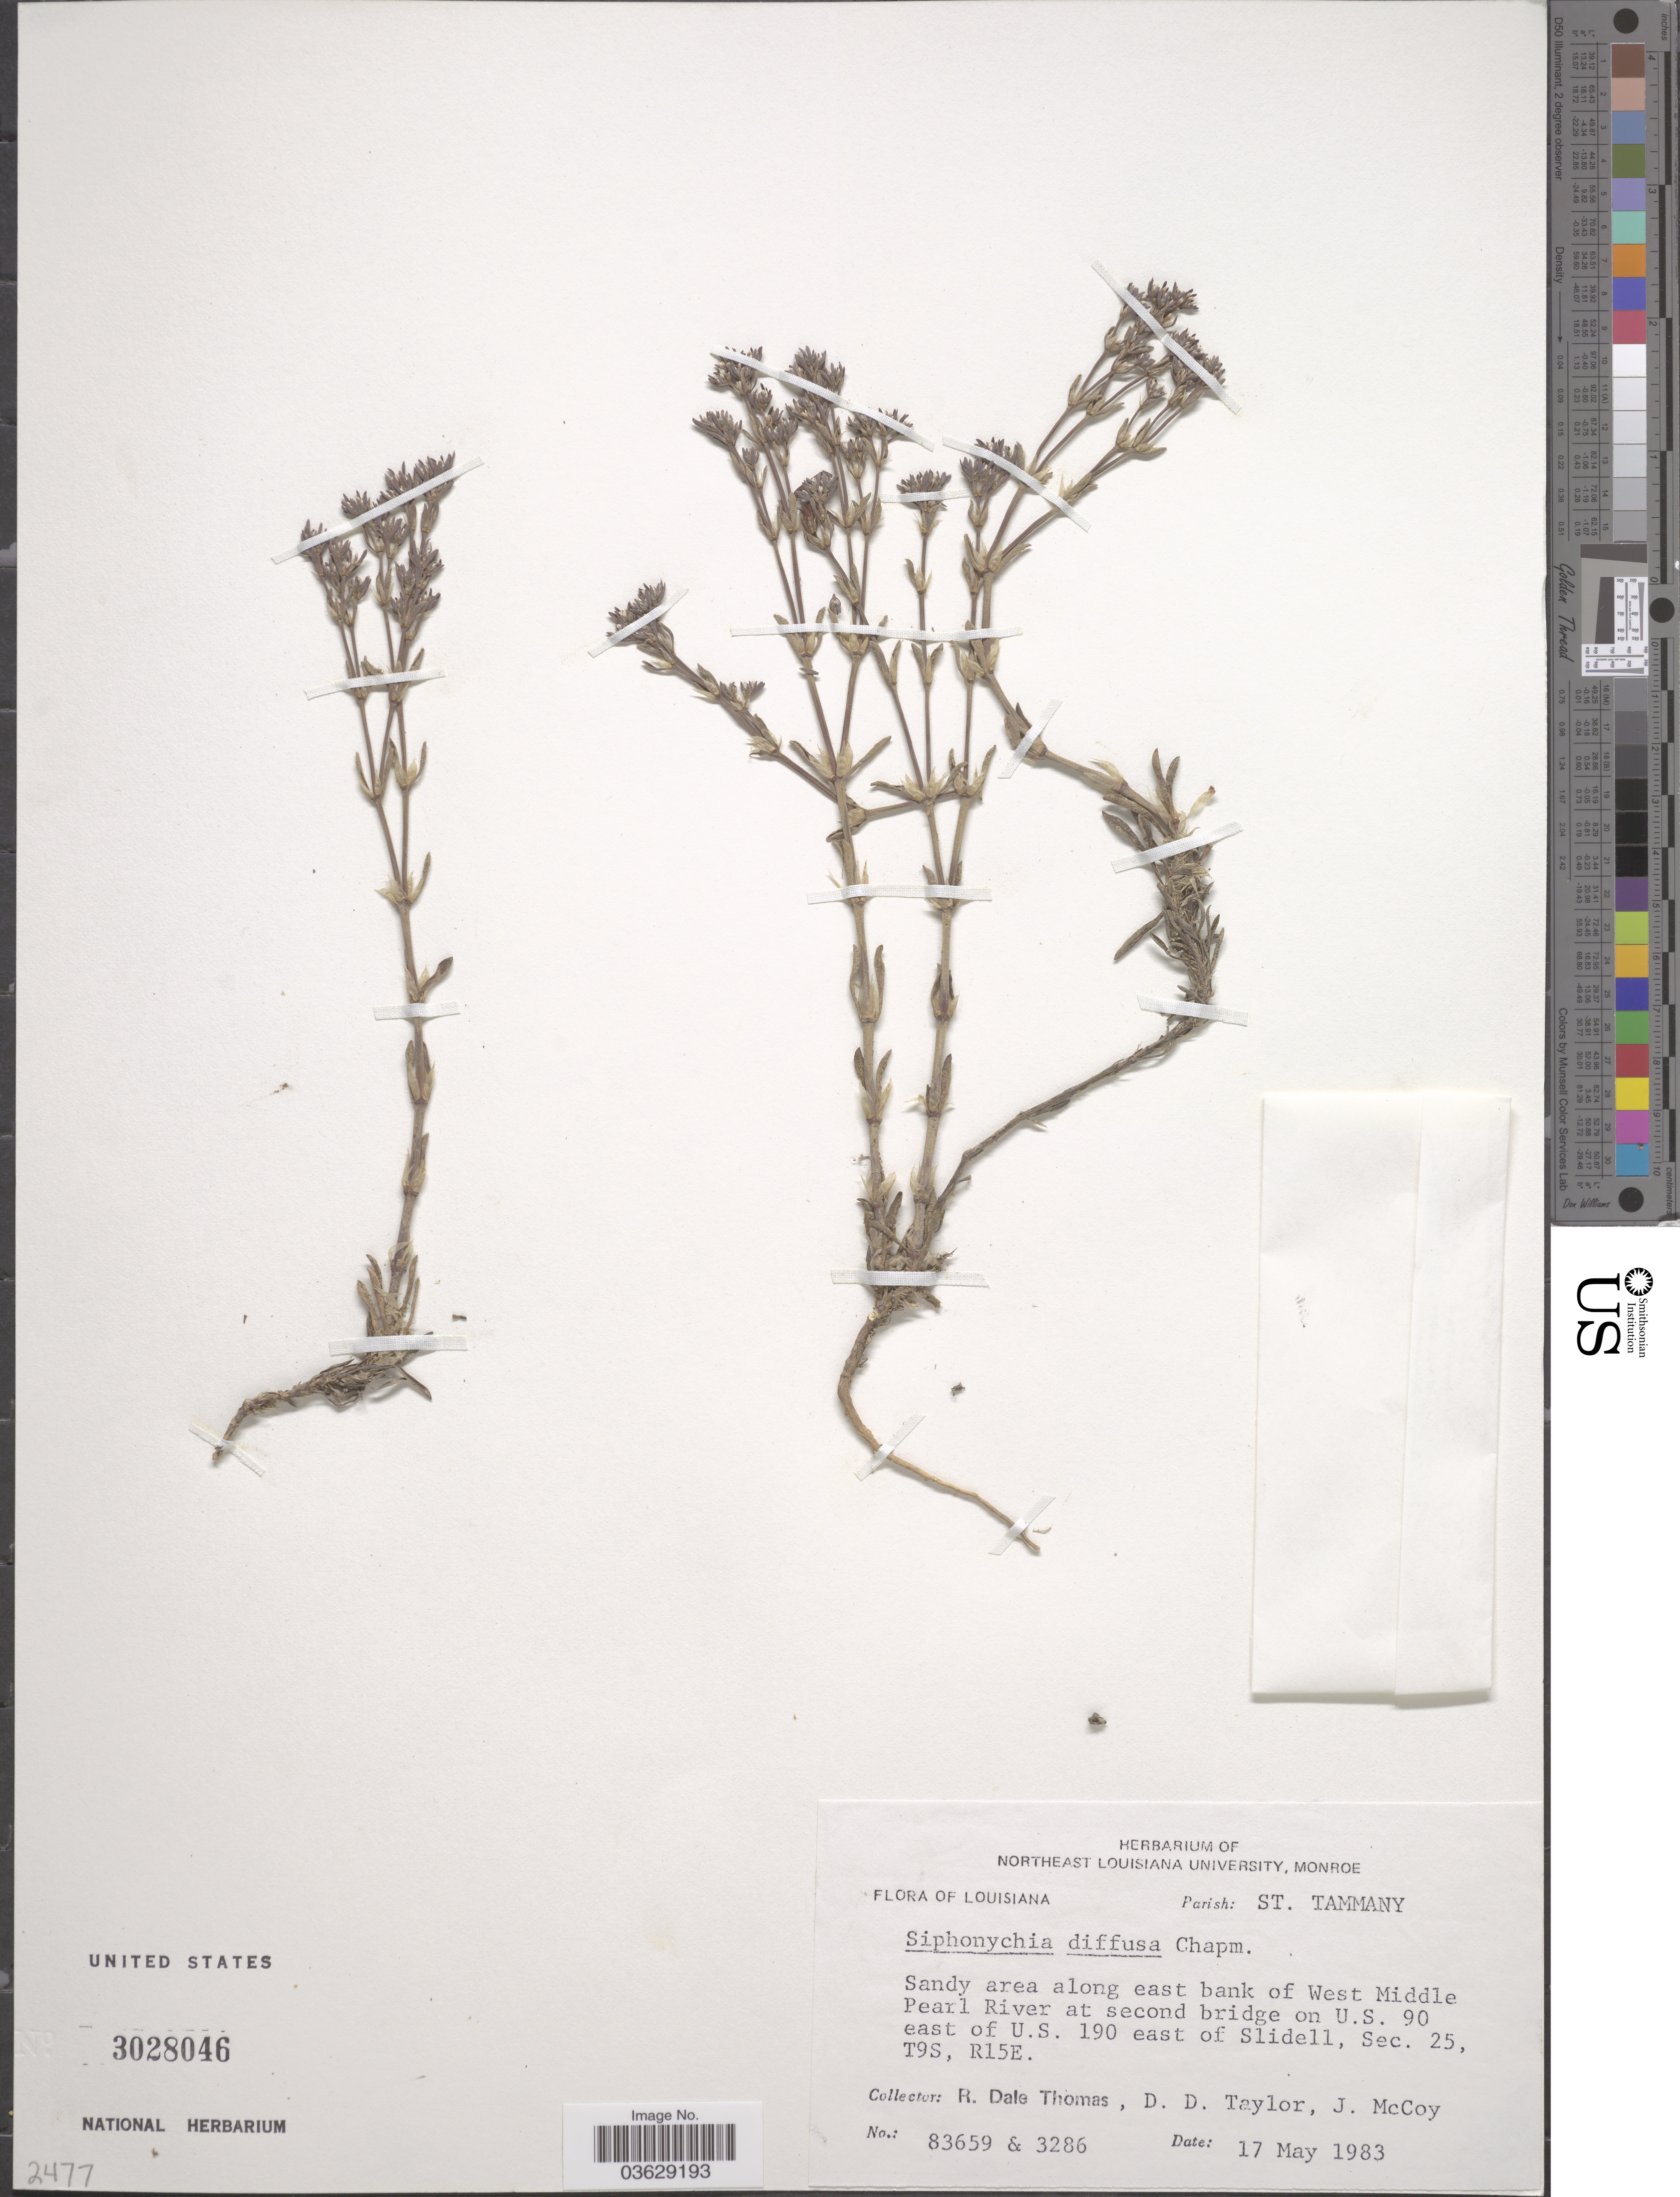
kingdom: Plantae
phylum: Tracheophyta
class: Magnoliopsida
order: Caryophyllales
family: Caryophyllaceae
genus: Paronychia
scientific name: Paronychia erecta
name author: (Chapm.) Shinners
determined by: Strong, Mark T., (BOT), Smithsonian Institution - National Museum of Natural History (UNITED STATES)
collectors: R. Thomas, D. Taylor & J. McCoy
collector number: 83659/3286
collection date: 1983-05-17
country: United States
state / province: Louisiana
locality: Parish: St. Tammany. Sandy area along east bank of West Middle Pearl River at second bridge on U.S. 90 east of U.S. 190 east of Slidell, Sec. 25, T9S, R15E.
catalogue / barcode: US 3028046